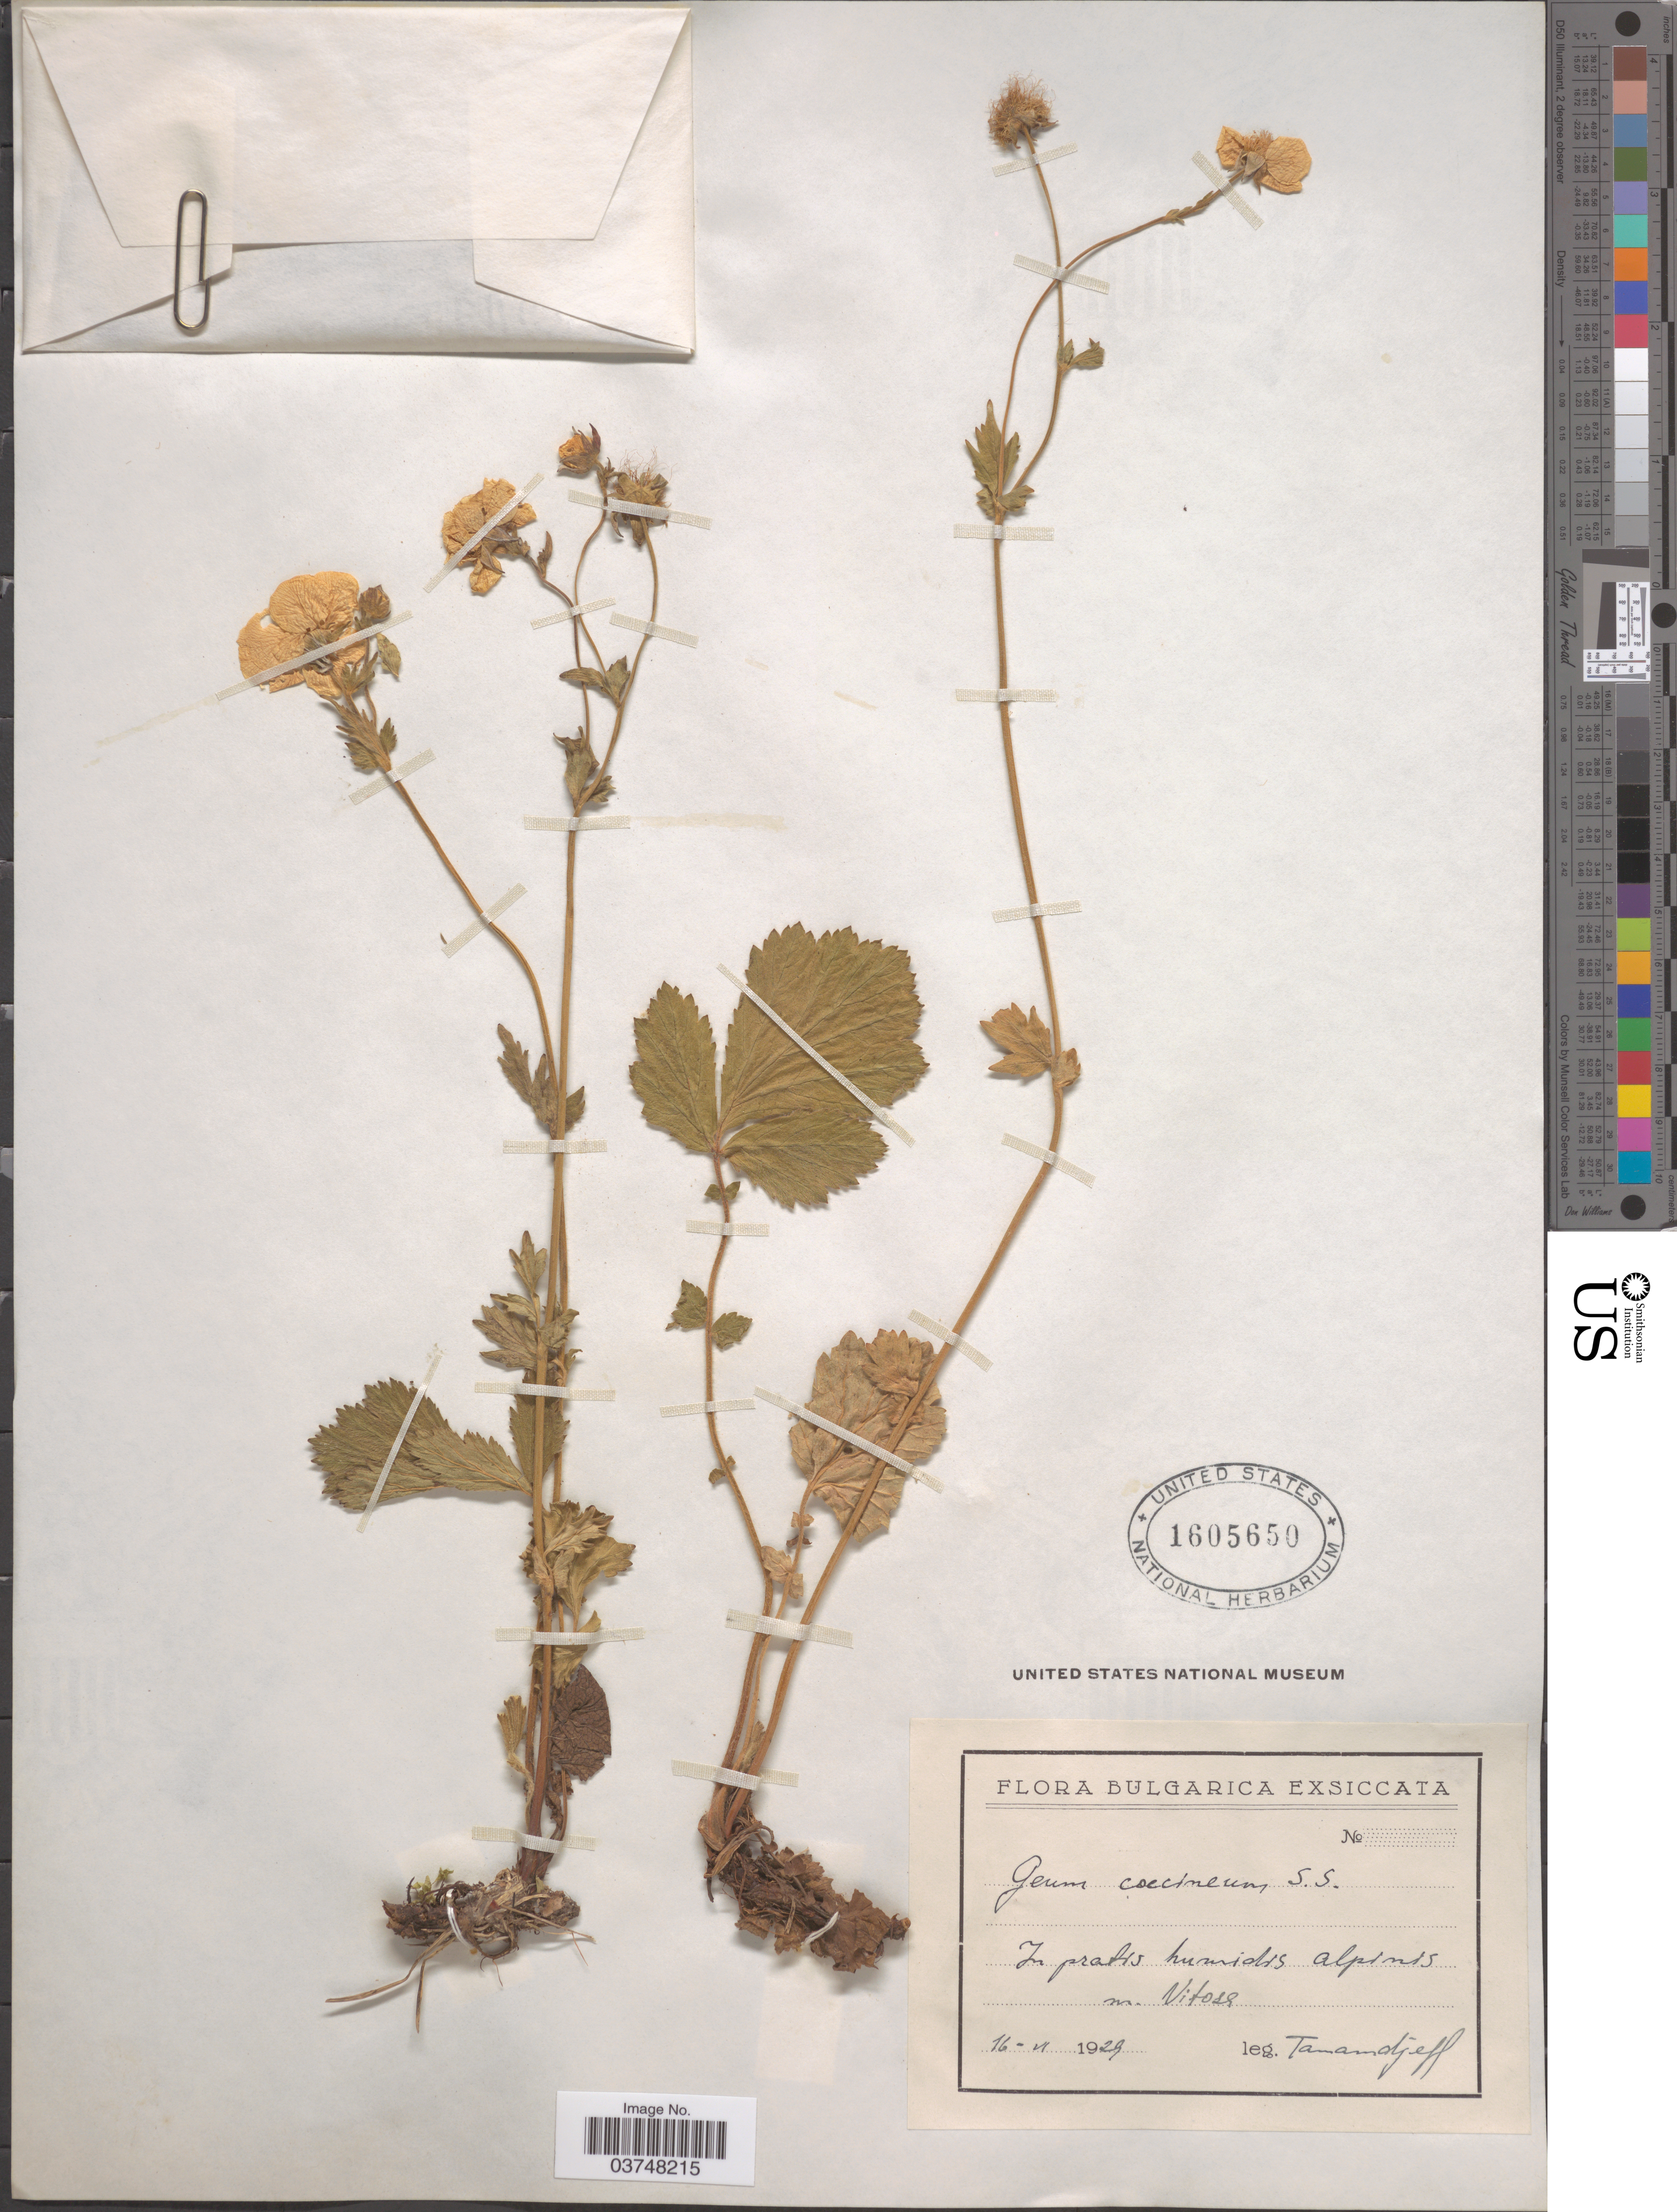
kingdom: Plantae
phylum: Tracheophyta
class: Magnoliopsida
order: Rosales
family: Rosaceae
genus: Geum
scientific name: Geum coccineum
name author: Sm.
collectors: -. Tamamdjeff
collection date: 1929-06-16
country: Bulgaria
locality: In pratis humidis alpinis m. Vitose [interpreted].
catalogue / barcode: US 1605650